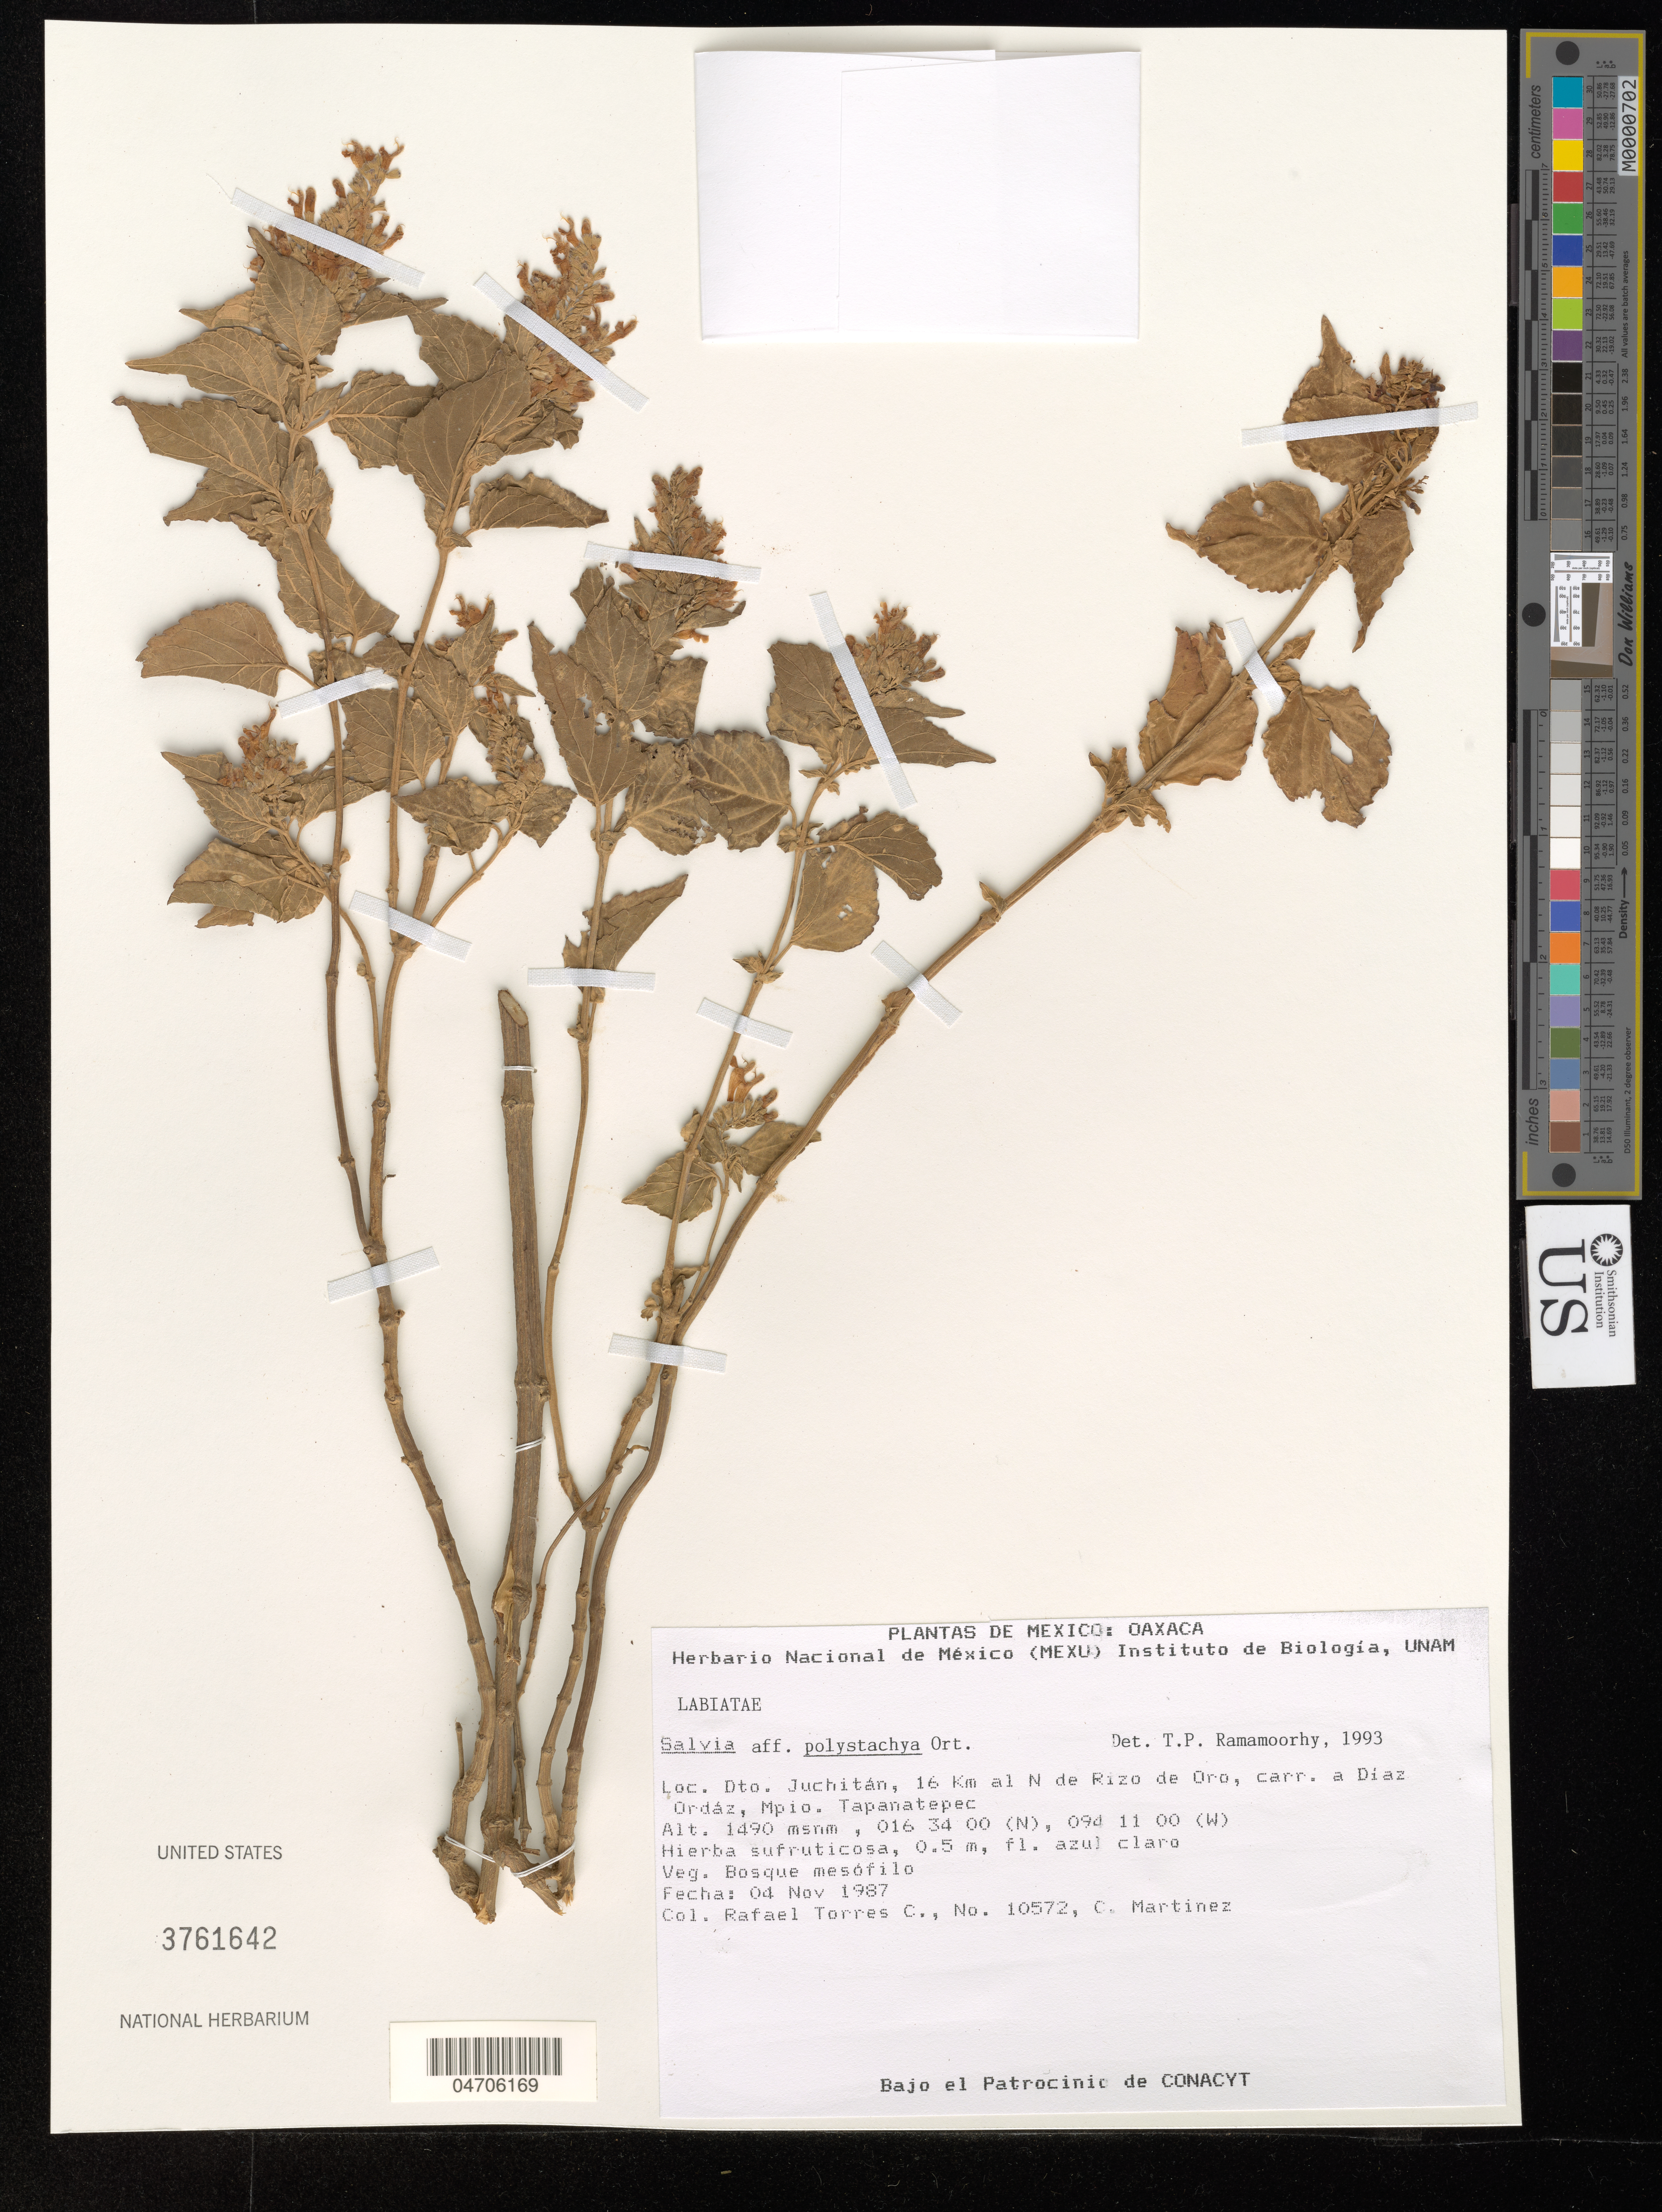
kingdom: Plantae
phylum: Tracheophyta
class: Magnoliopsida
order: Lamiales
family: Lamiaceae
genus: Salvia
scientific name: Salvia polystachya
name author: Cav.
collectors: R. Torres C. & C. Martínez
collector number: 10572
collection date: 1987-11-04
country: Mexico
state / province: Oaxaca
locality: Dto. Juchitán, 16 Km al N de Rizo de Oro, carr. a Diaz Ordáz, Mpio. Tapanatepec.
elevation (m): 1490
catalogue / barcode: US 3761642